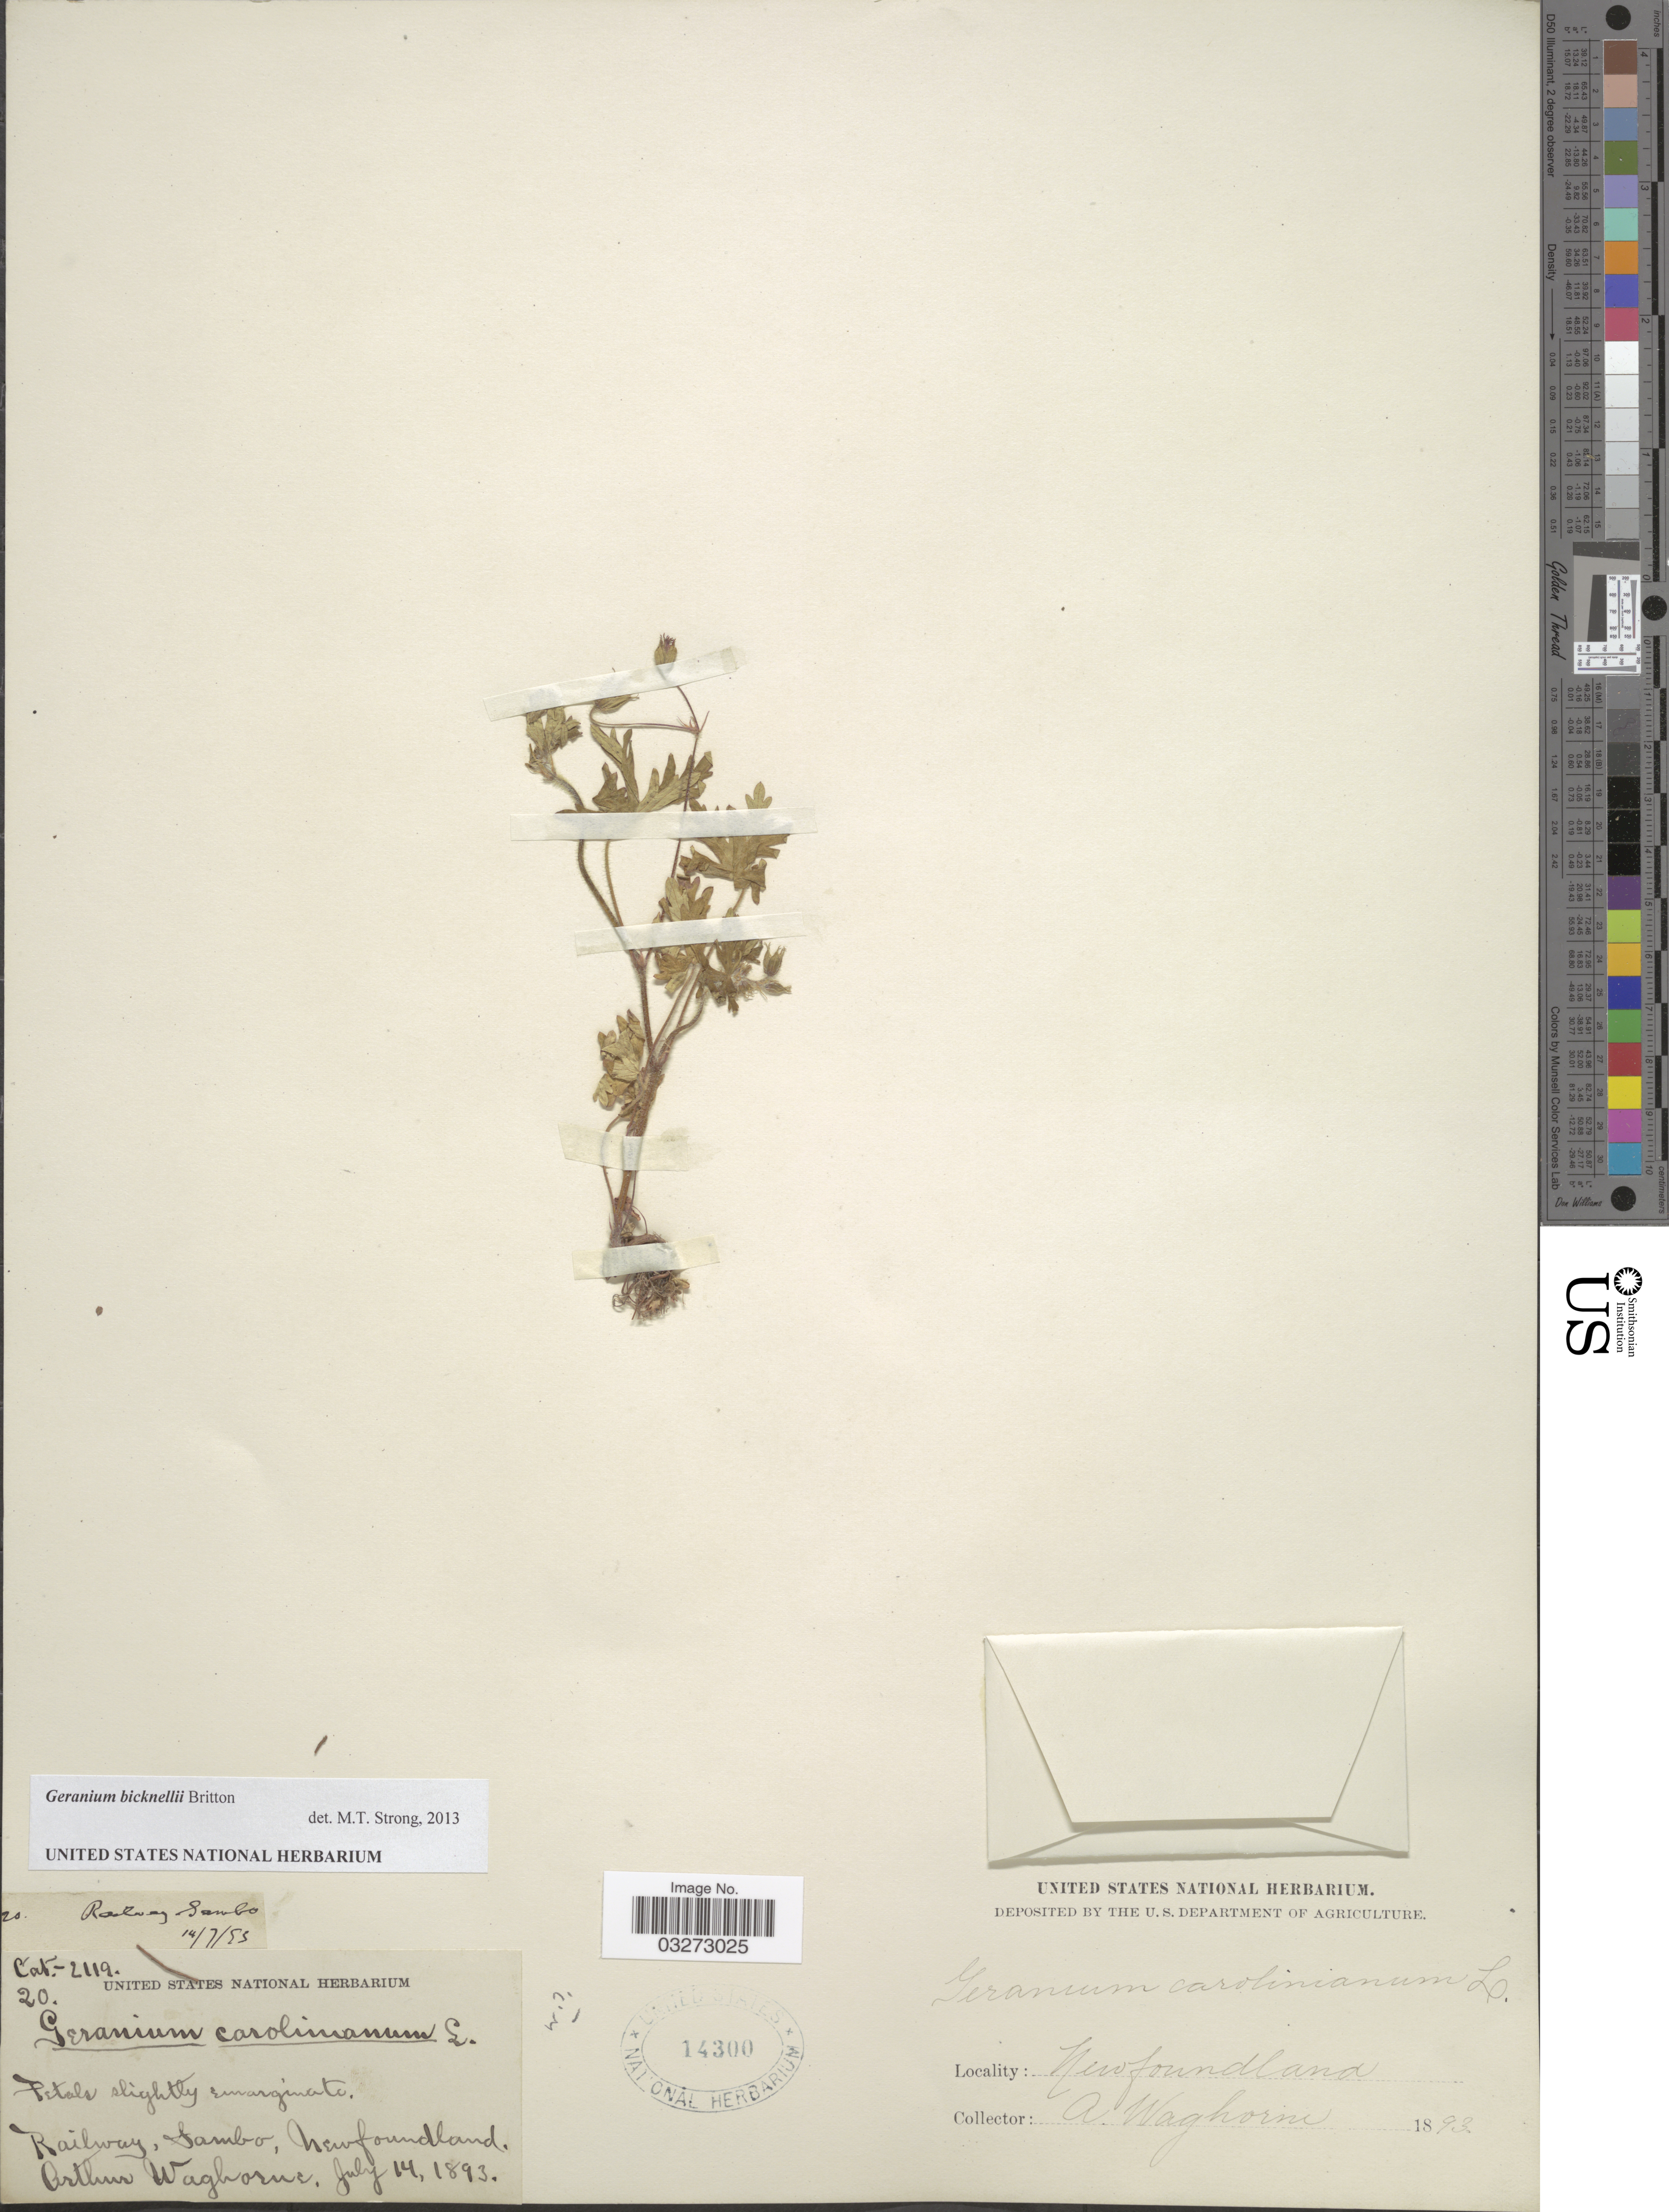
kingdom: Plantae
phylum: Tracheophyta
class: Magnoliopsida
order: Geraniales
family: Geraniaceae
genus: Geranium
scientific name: Geranium bicknellii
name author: Britton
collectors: A. Waghorne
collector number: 20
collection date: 1893-07-14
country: Canada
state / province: Newfoundland and Labrador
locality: Railway, Gambo.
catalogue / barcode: US 14300